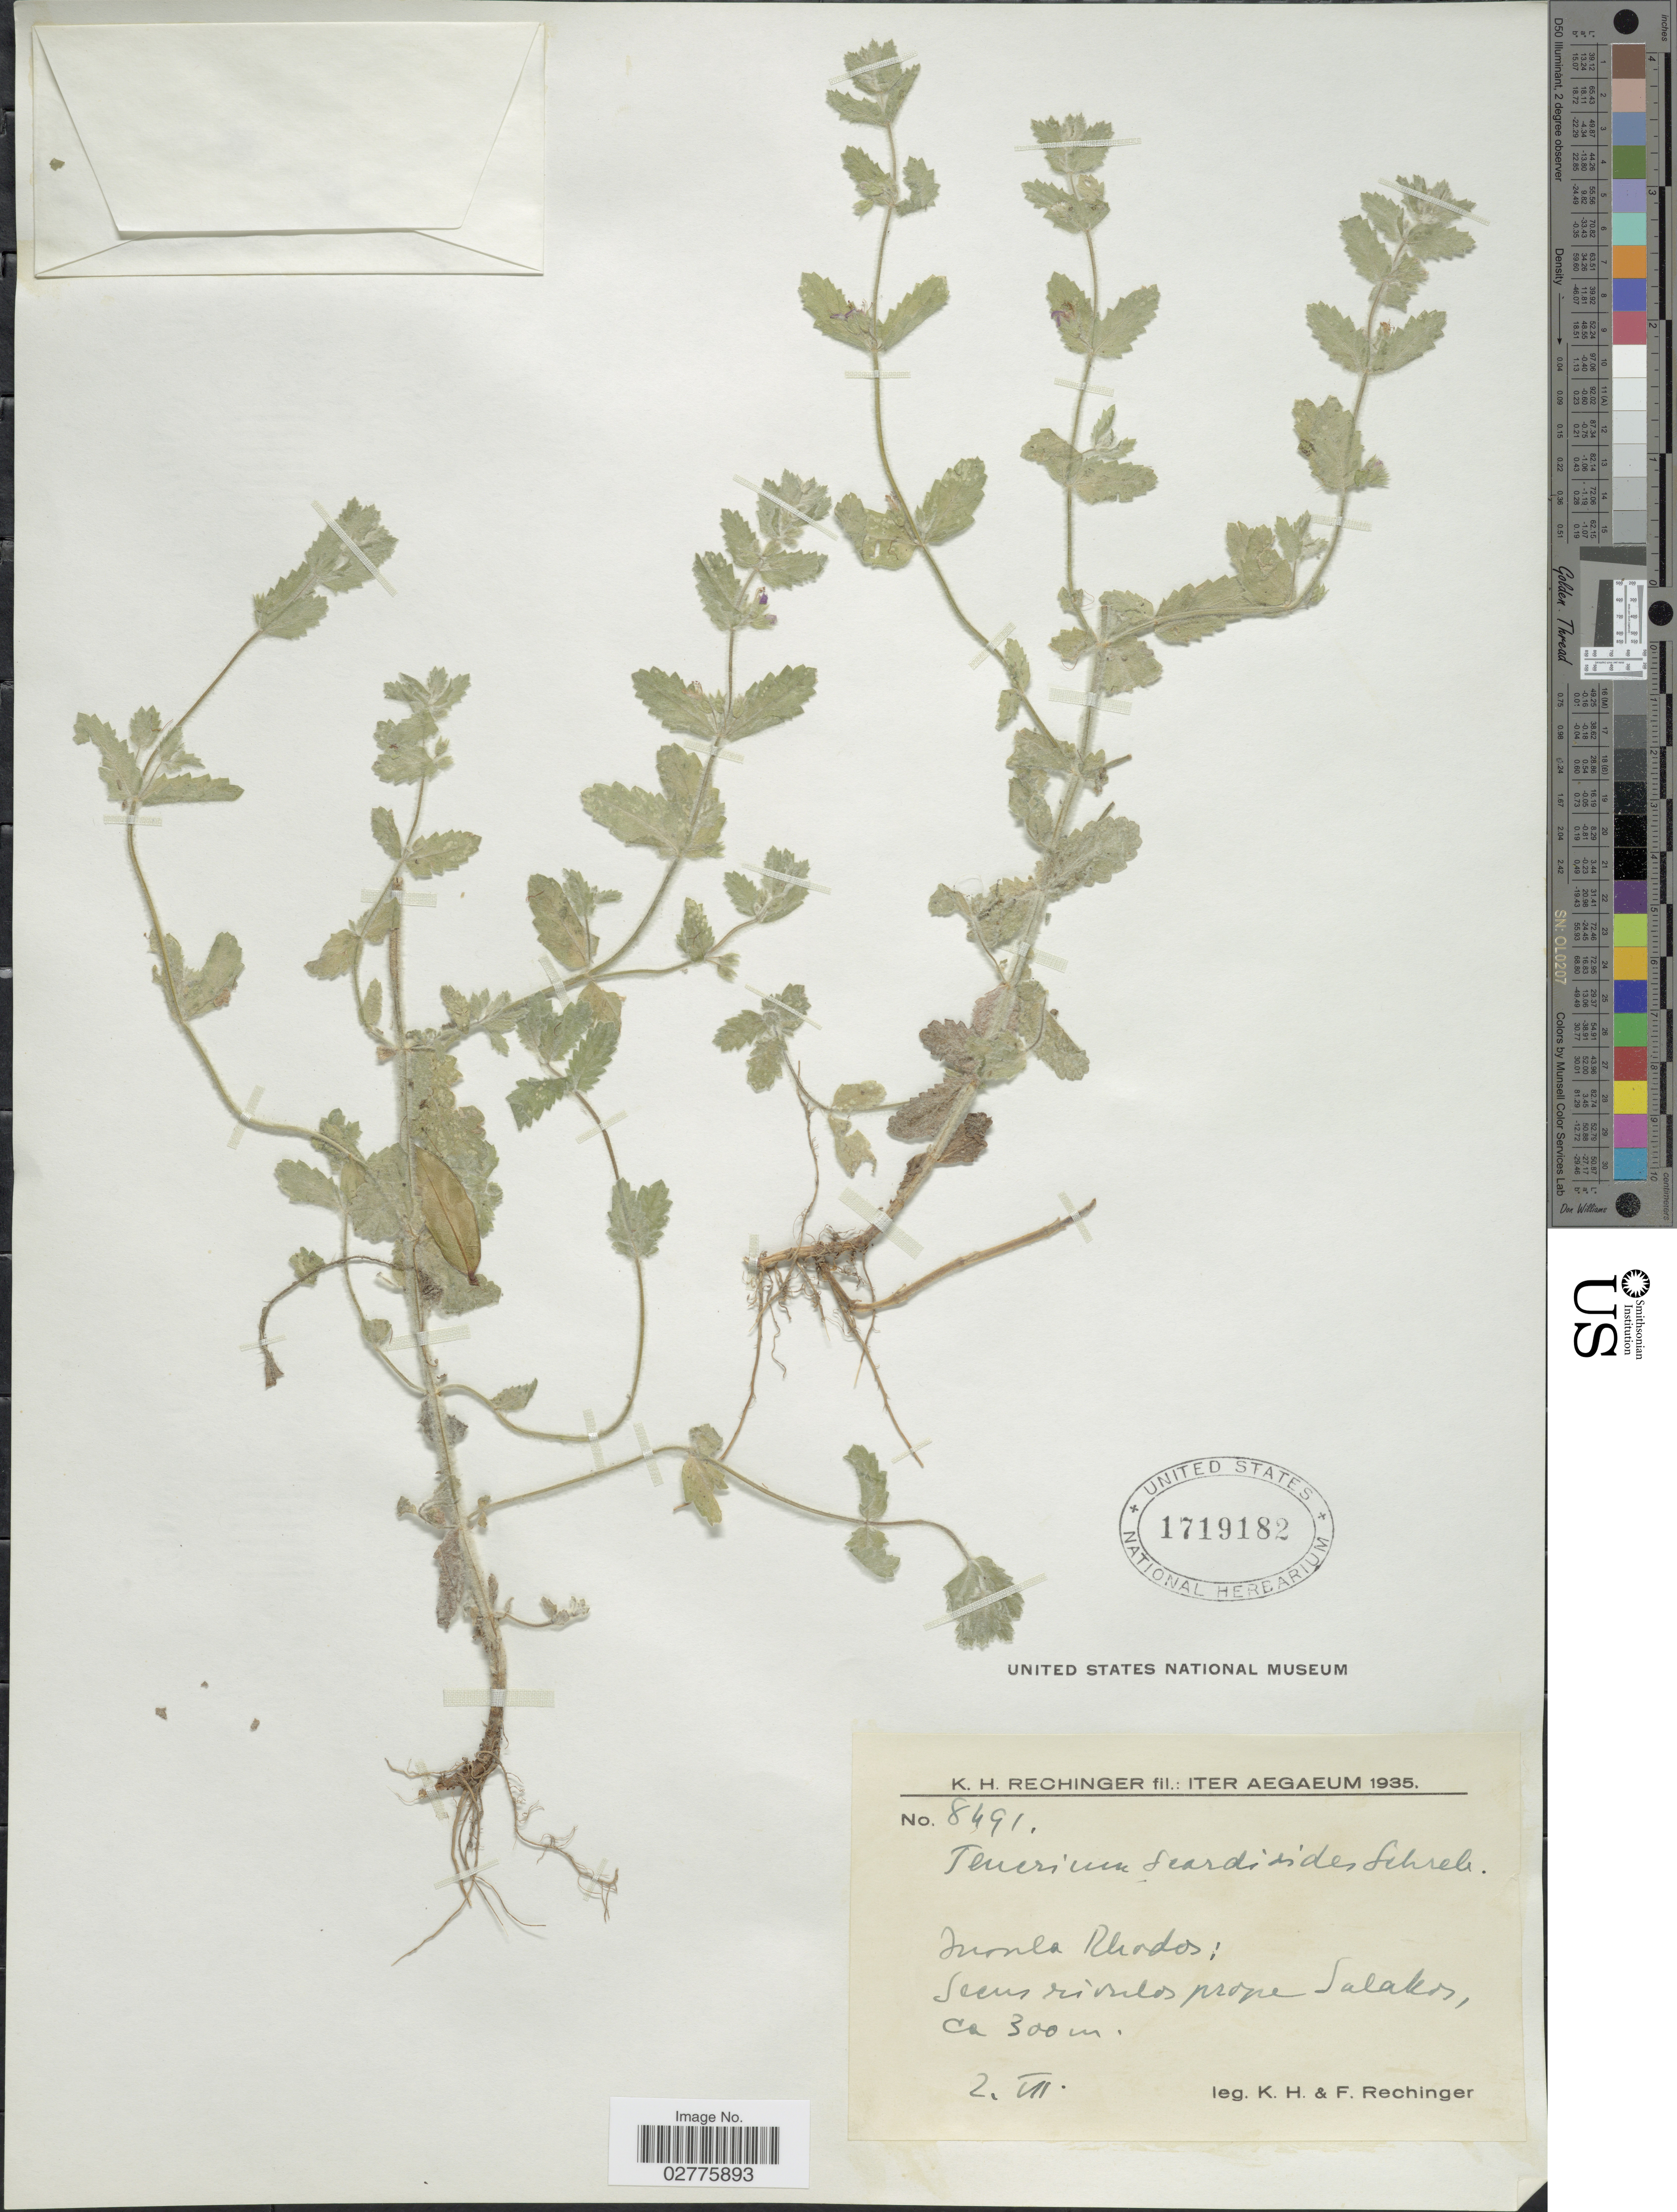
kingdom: Plantae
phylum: Tracheophyta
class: Magnoliopsida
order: Lamiales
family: Lamiaceae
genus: Teucrium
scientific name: Teucrium scordioides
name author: Schreb.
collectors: K. H. Rechinger & F. Rechinger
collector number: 8491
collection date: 1935-07-02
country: Greece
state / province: South Aegean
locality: Aegaeum. Insula Rhodes: Seus rivalos prope Salakos.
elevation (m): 300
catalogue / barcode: US 1719182